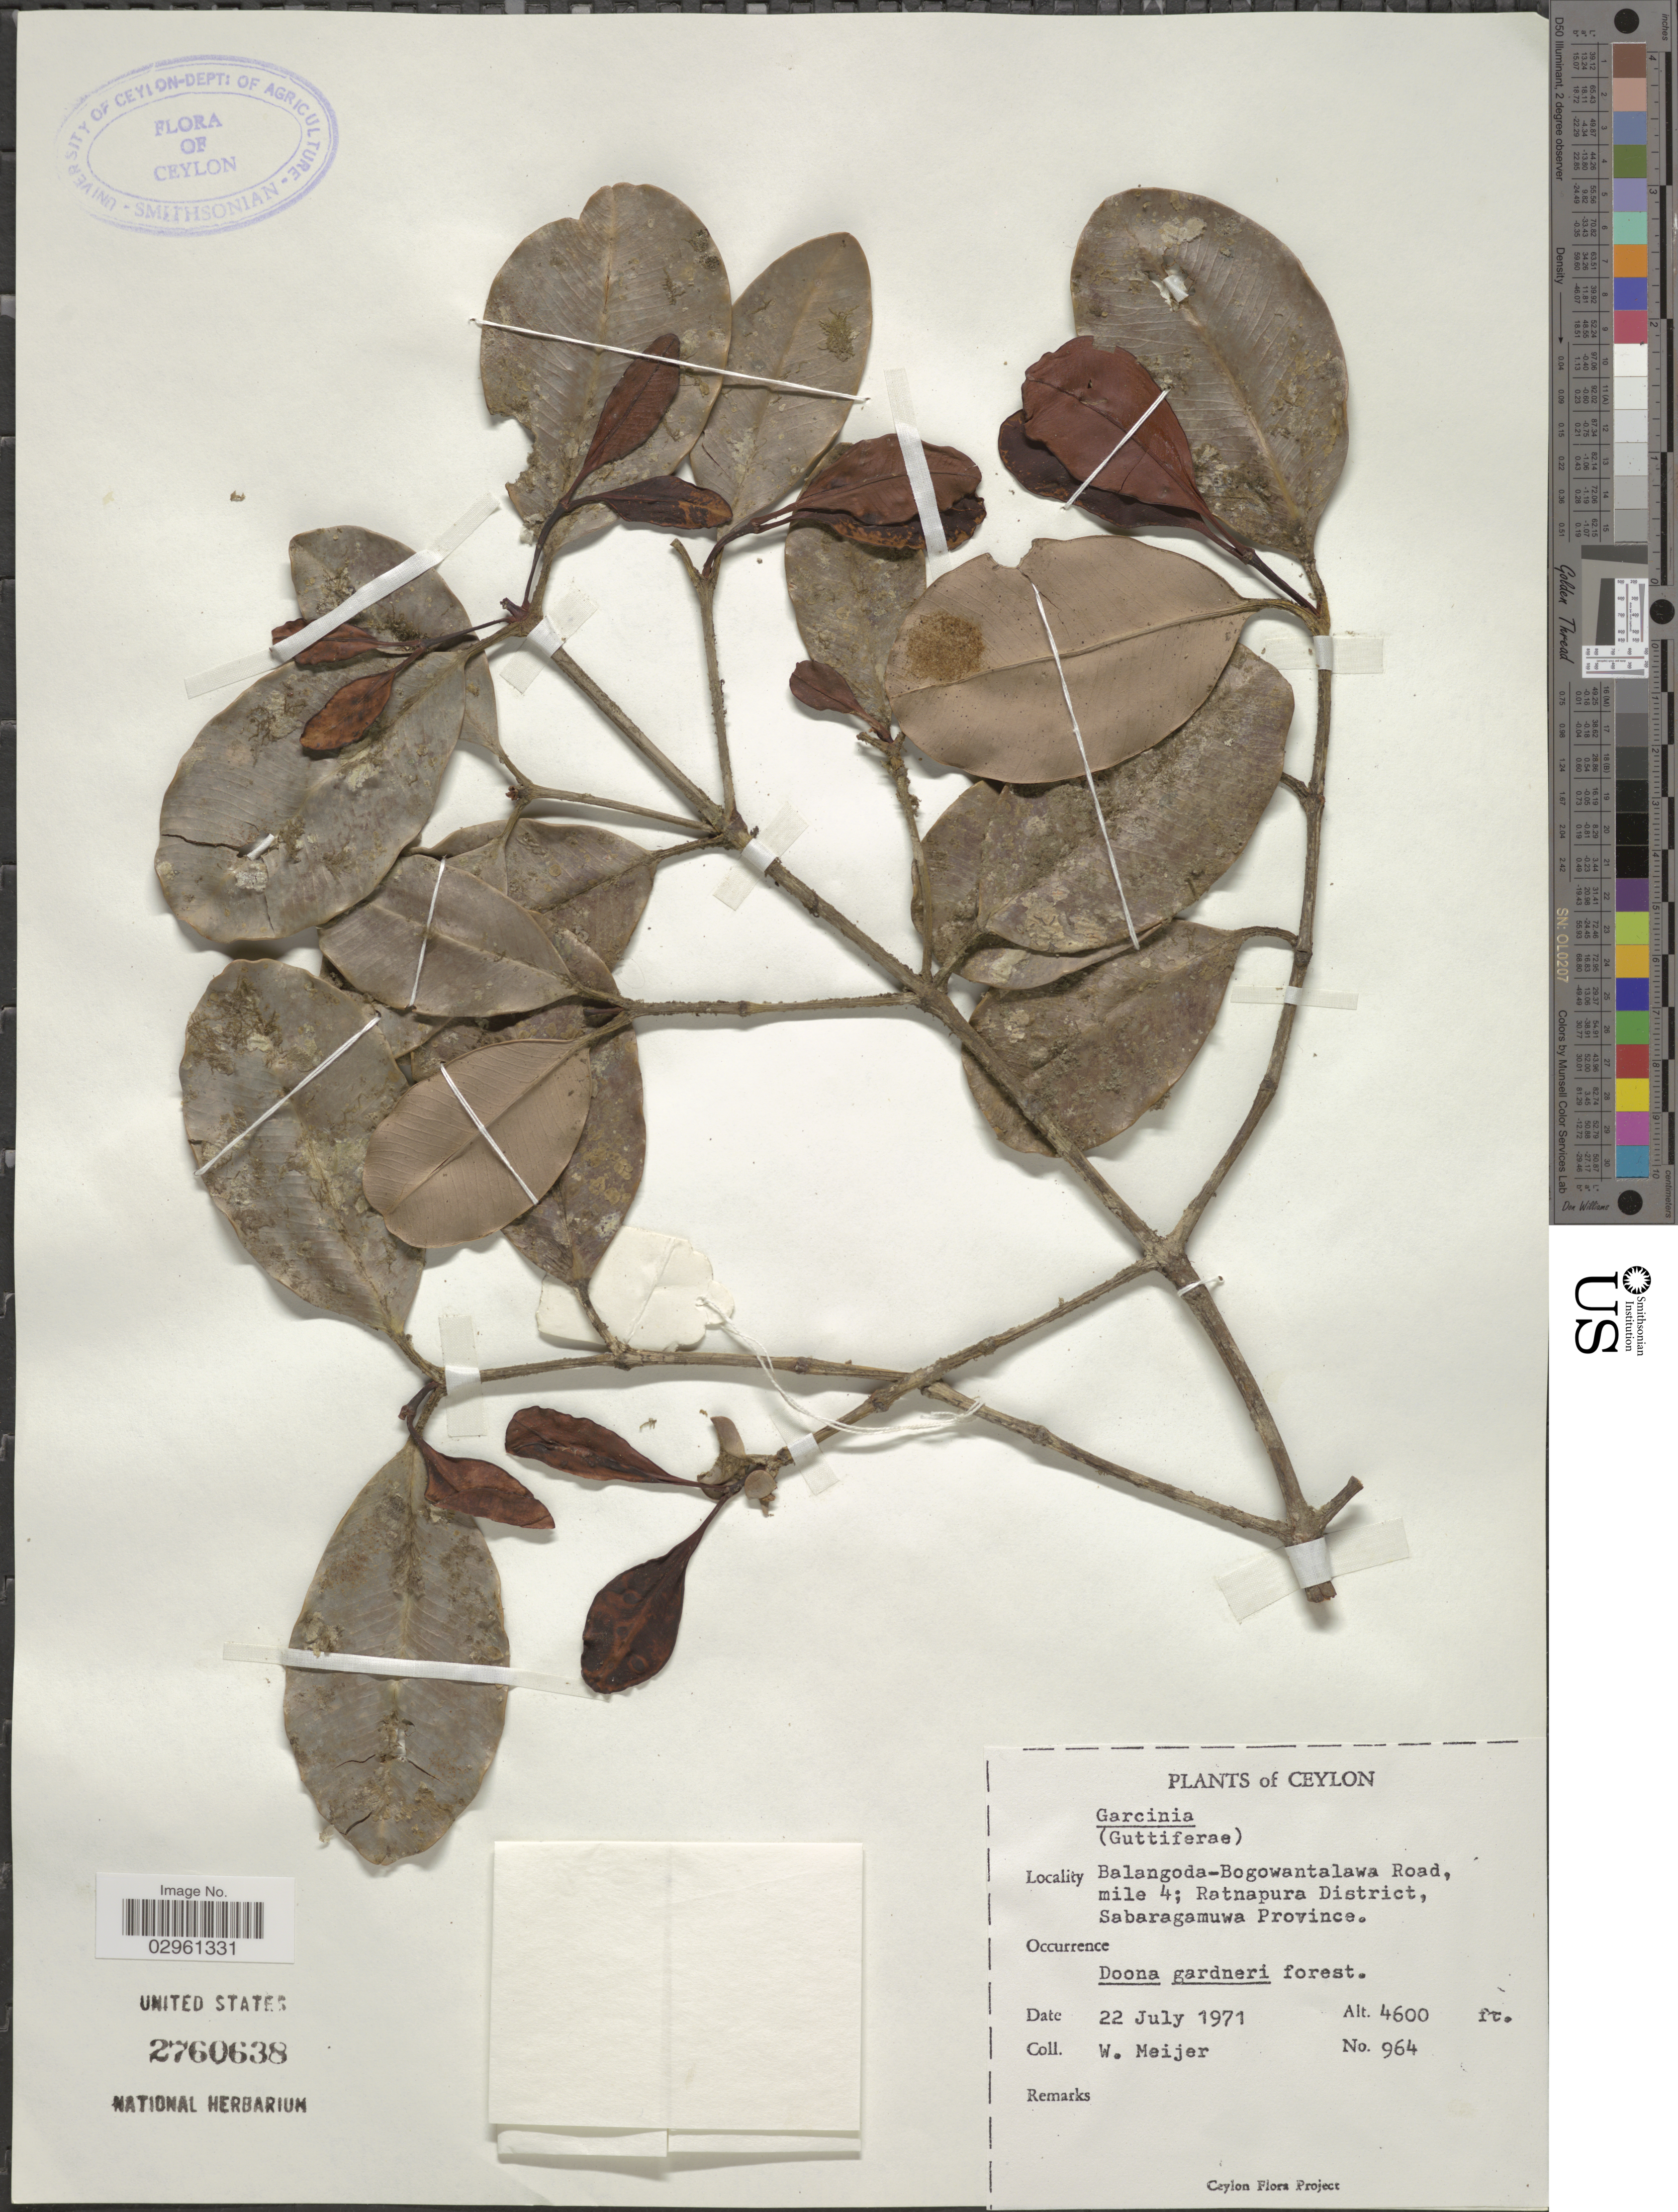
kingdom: Plantae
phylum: Tracheophyta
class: Magnoliopsida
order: Malpighiales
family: Clusiaceae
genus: Garcinia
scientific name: Garcinia sp.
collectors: W. Meijer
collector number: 964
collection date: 1971-07-22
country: Sri Lanka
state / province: Sabaragamuwa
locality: Ceylon. Balangoda-Bogowantalawa Road, mile 4; Ratnapura District.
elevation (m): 1402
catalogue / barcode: US 2760638